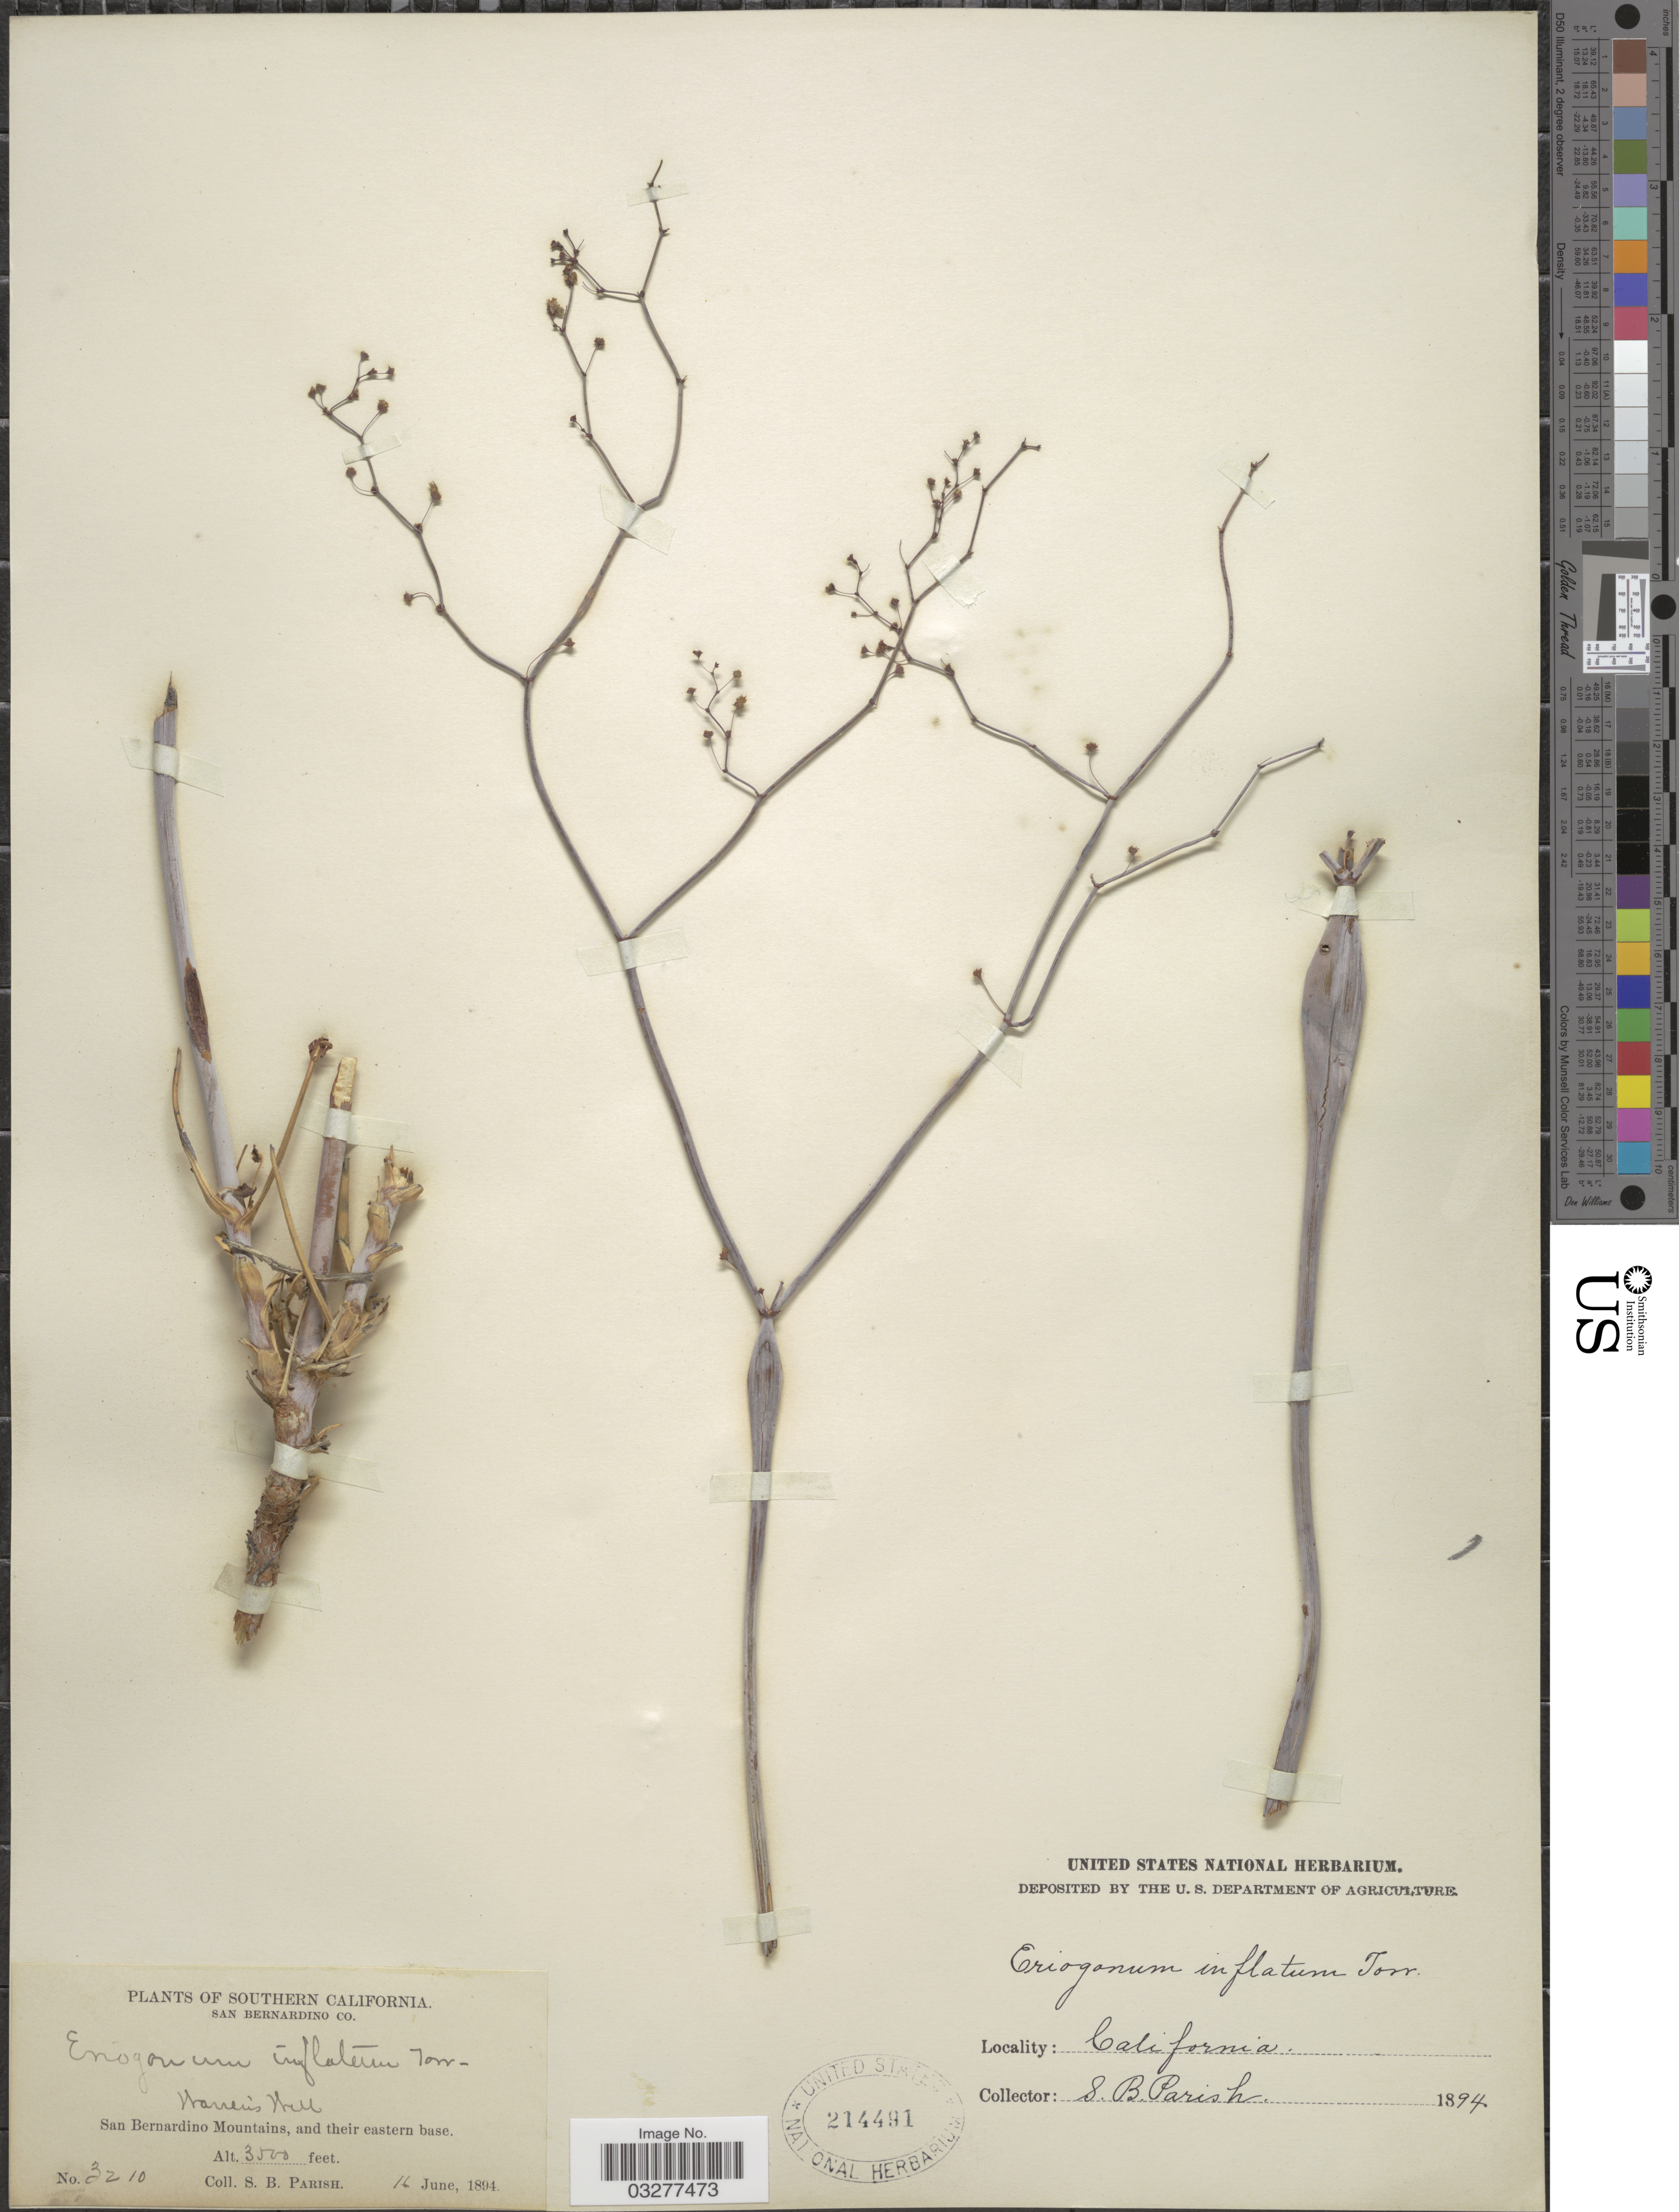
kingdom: Plantae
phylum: Tracheophyta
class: Magnoliopsida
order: Caryophyllales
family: Polygonaceae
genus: Eriogonum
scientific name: Eriogonum inflatum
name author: Torr. & Frém.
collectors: S. B. Parish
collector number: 3210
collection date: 1894-06-16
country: United States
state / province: California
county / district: San Bernardino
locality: Southern California. Warren's Well. San Bernardino Mountains, and their eastern base.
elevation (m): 1067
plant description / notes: No precise locality correction needed. Removed "San Bernardino Co." from Precise Locality field and added to County field.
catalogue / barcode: US 214491